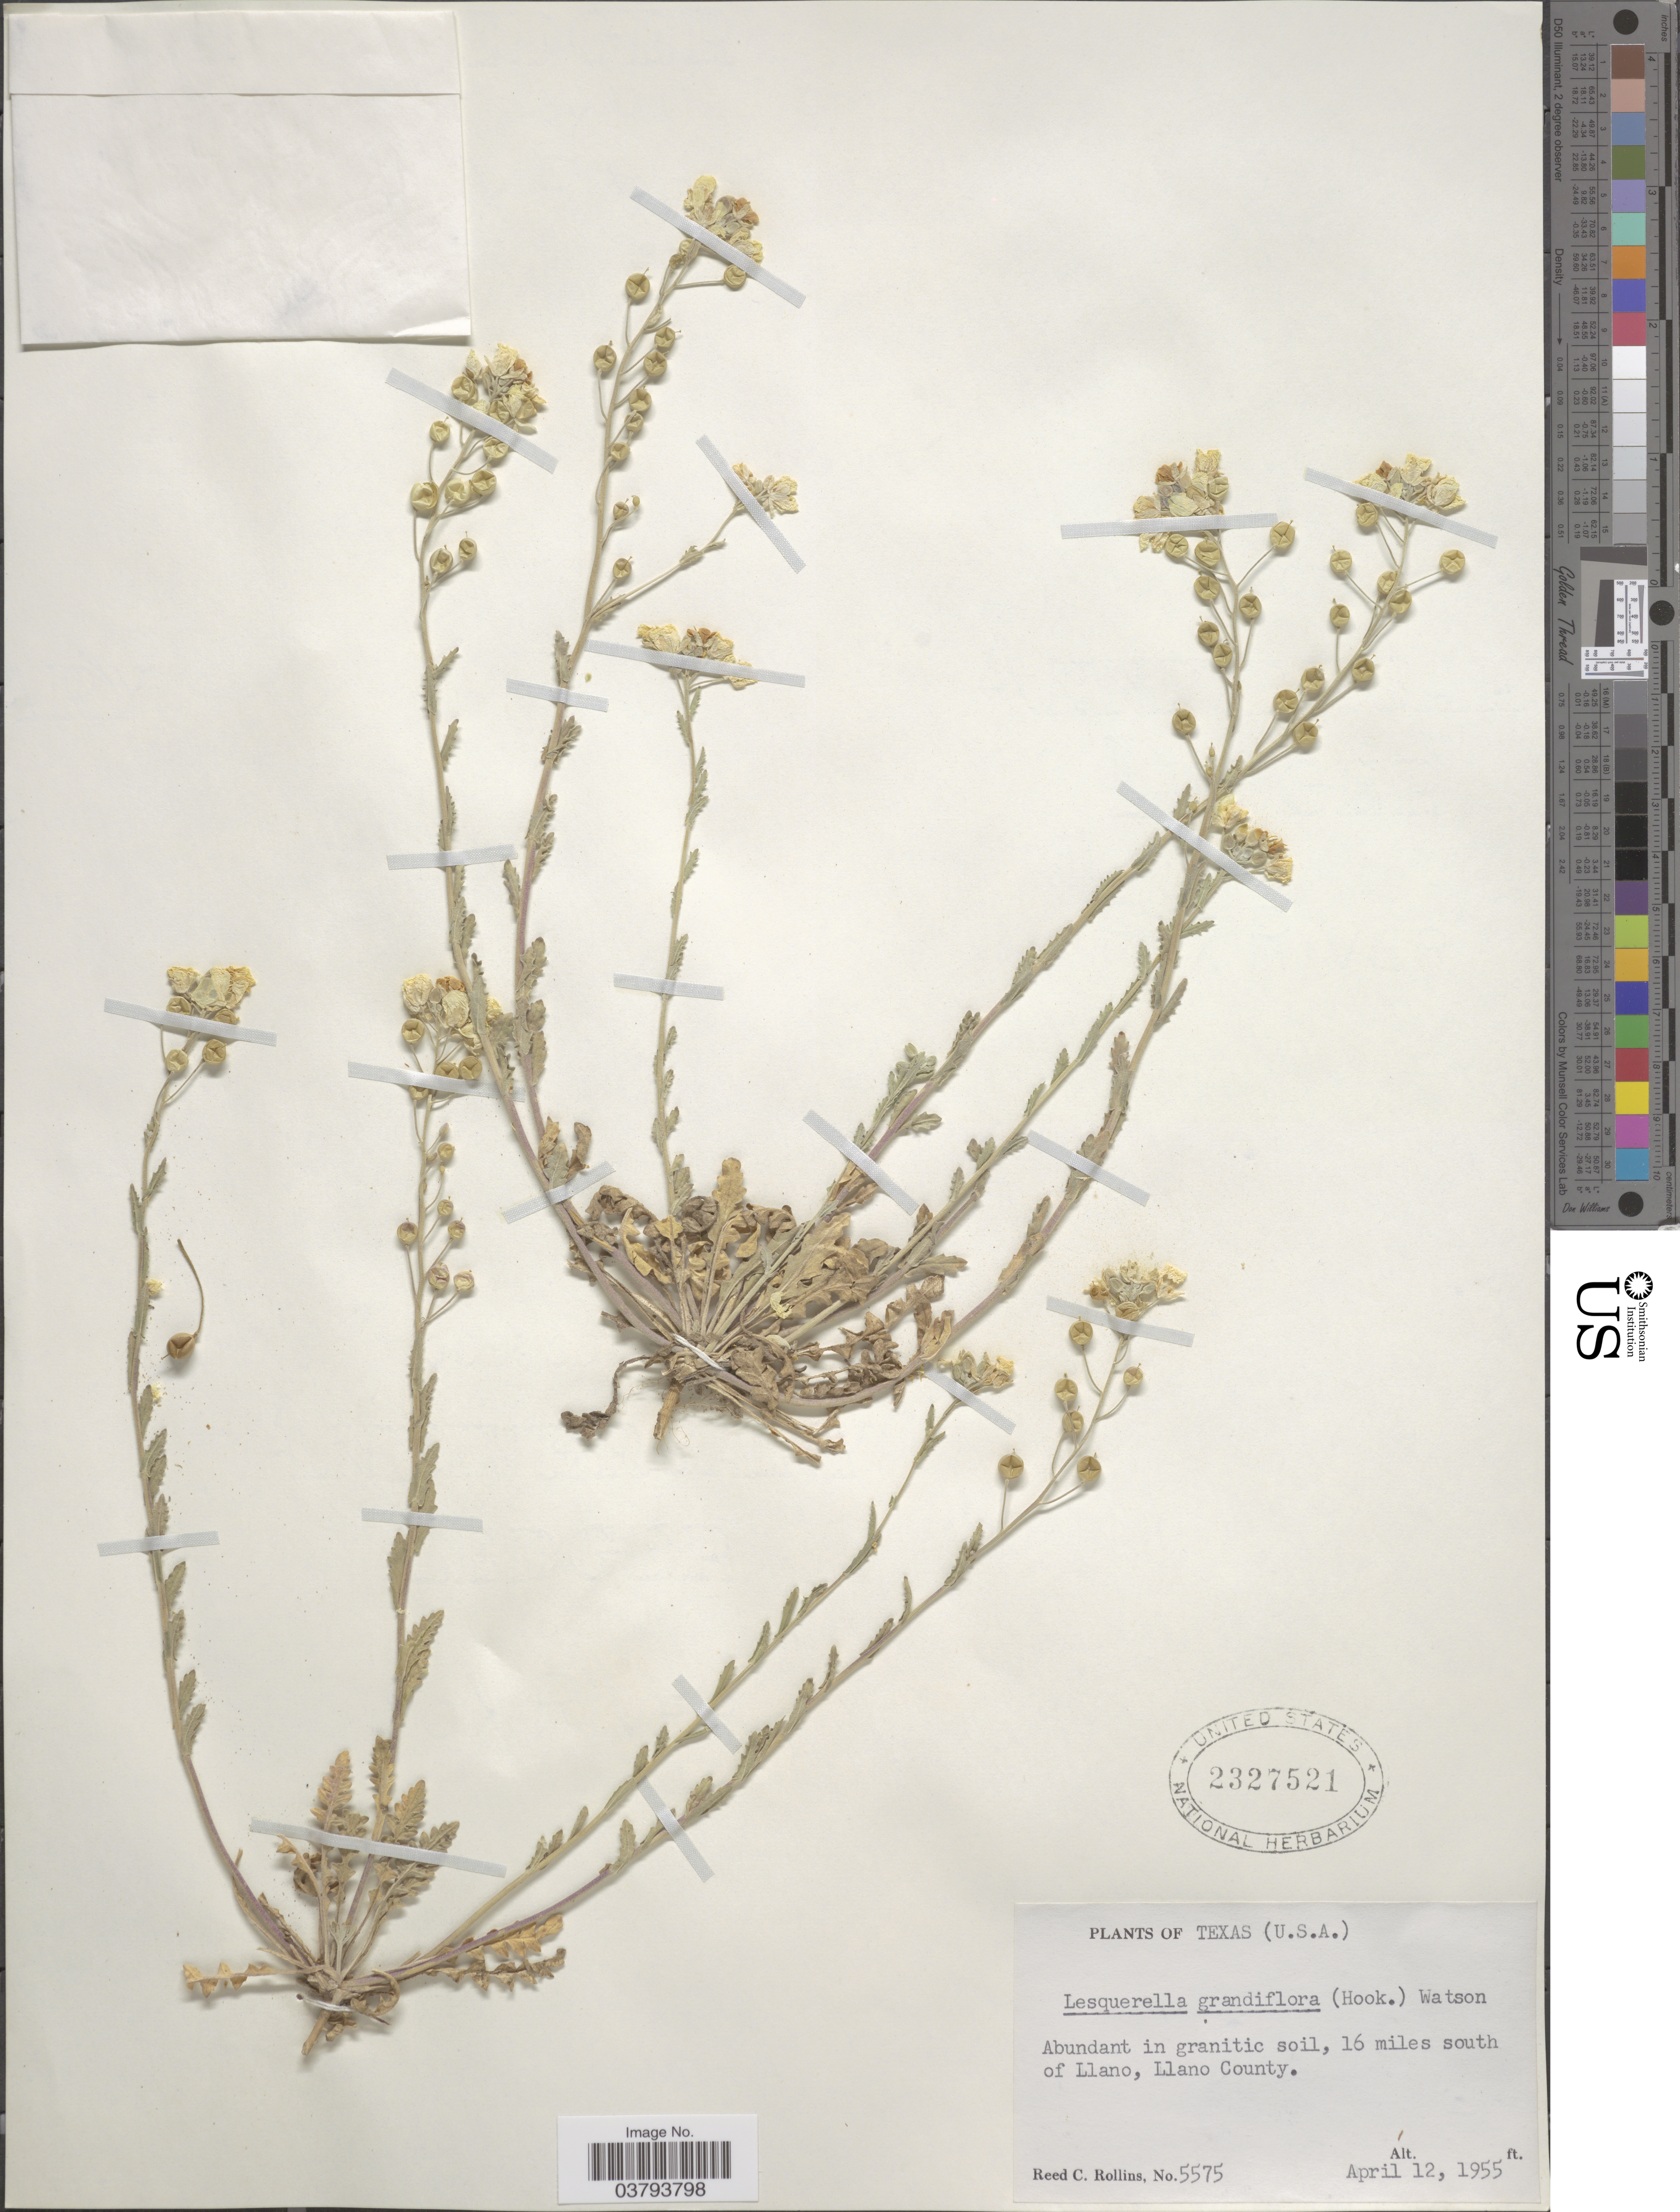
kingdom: Plantae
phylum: Tracheophyta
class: Magnoliopsida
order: Brassicales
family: Brassicaceae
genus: Lesquerella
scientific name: Lesquerella grandiflora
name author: S. Watson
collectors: R. C. Rollins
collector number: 5575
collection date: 1955-04-12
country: United States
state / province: Texas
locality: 16 miles south of Llano, Llano County.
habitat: abundant in granitic soil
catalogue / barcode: US 2327521